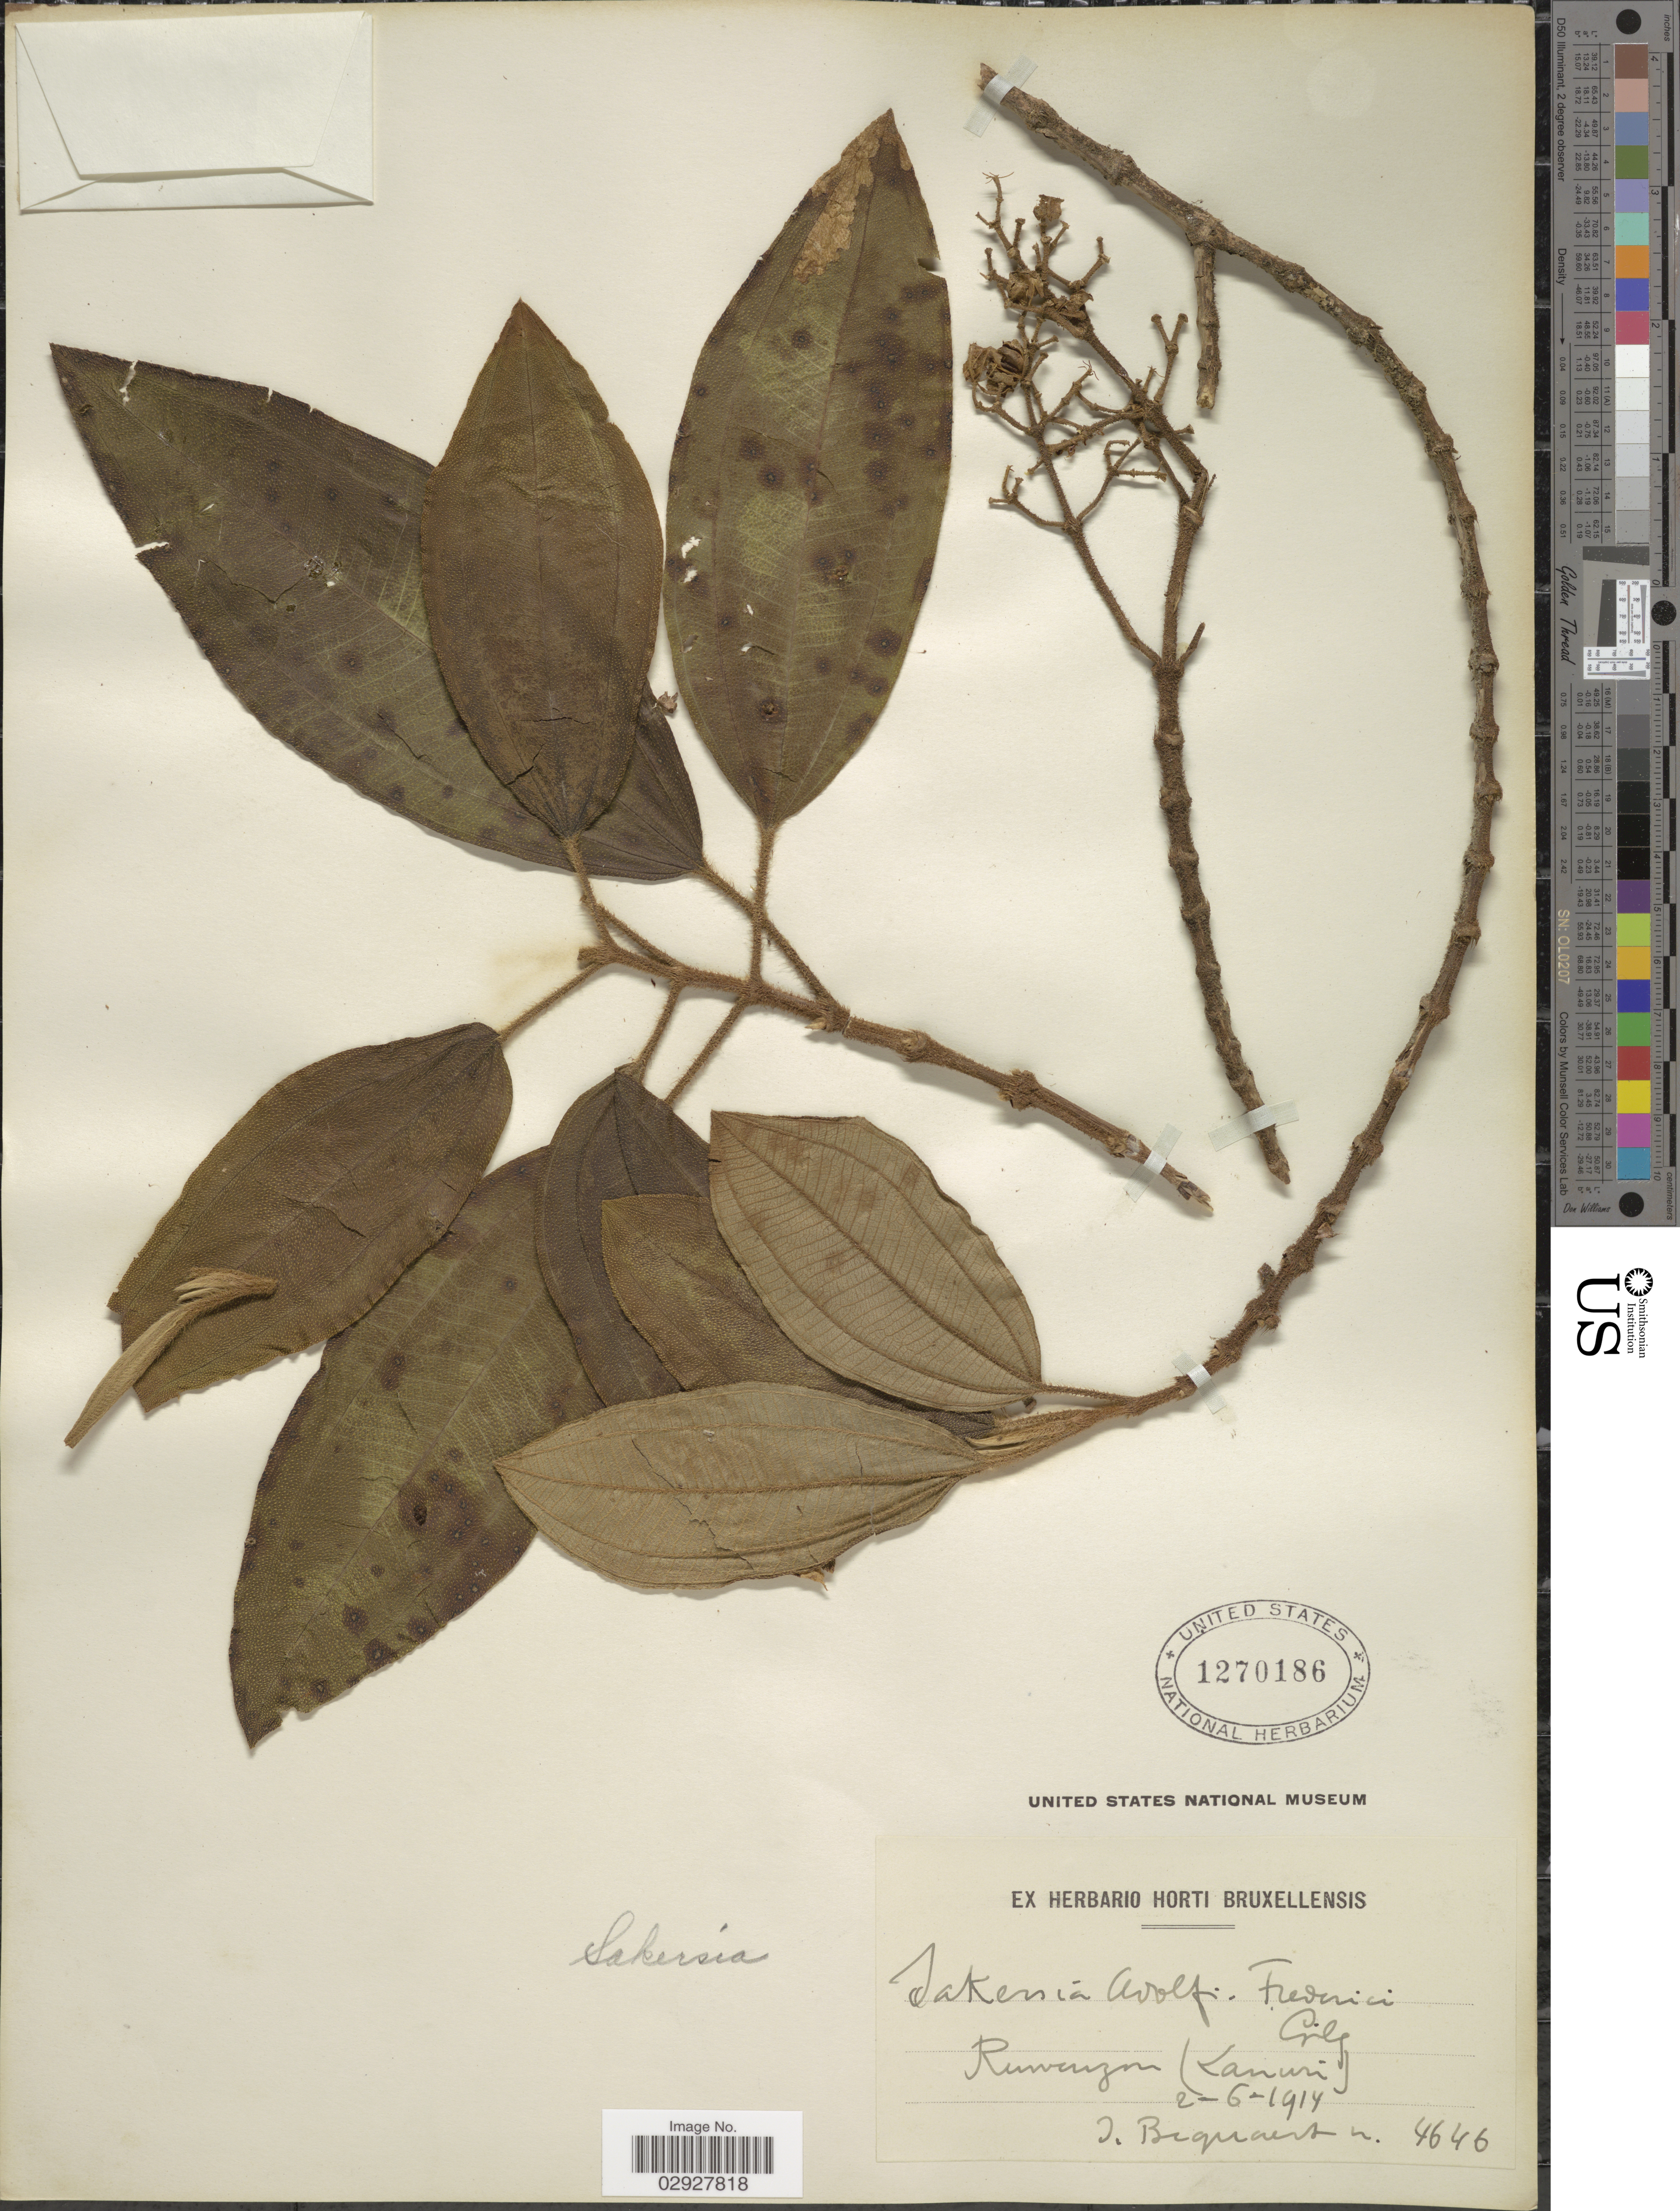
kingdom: Plantae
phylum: Tracheophyta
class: Magnoliopsida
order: Myrtales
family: Melastomataceae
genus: Dichaetanthera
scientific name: Dichaetanthera corymbosa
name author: (Cogn.) Jacq.-Fél.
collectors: J. Bequaert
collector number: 4646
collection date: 1914-06-02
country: Congo, Democratic Republic of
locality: Ruwenzori (Lanuri).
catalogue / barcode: US 1270186